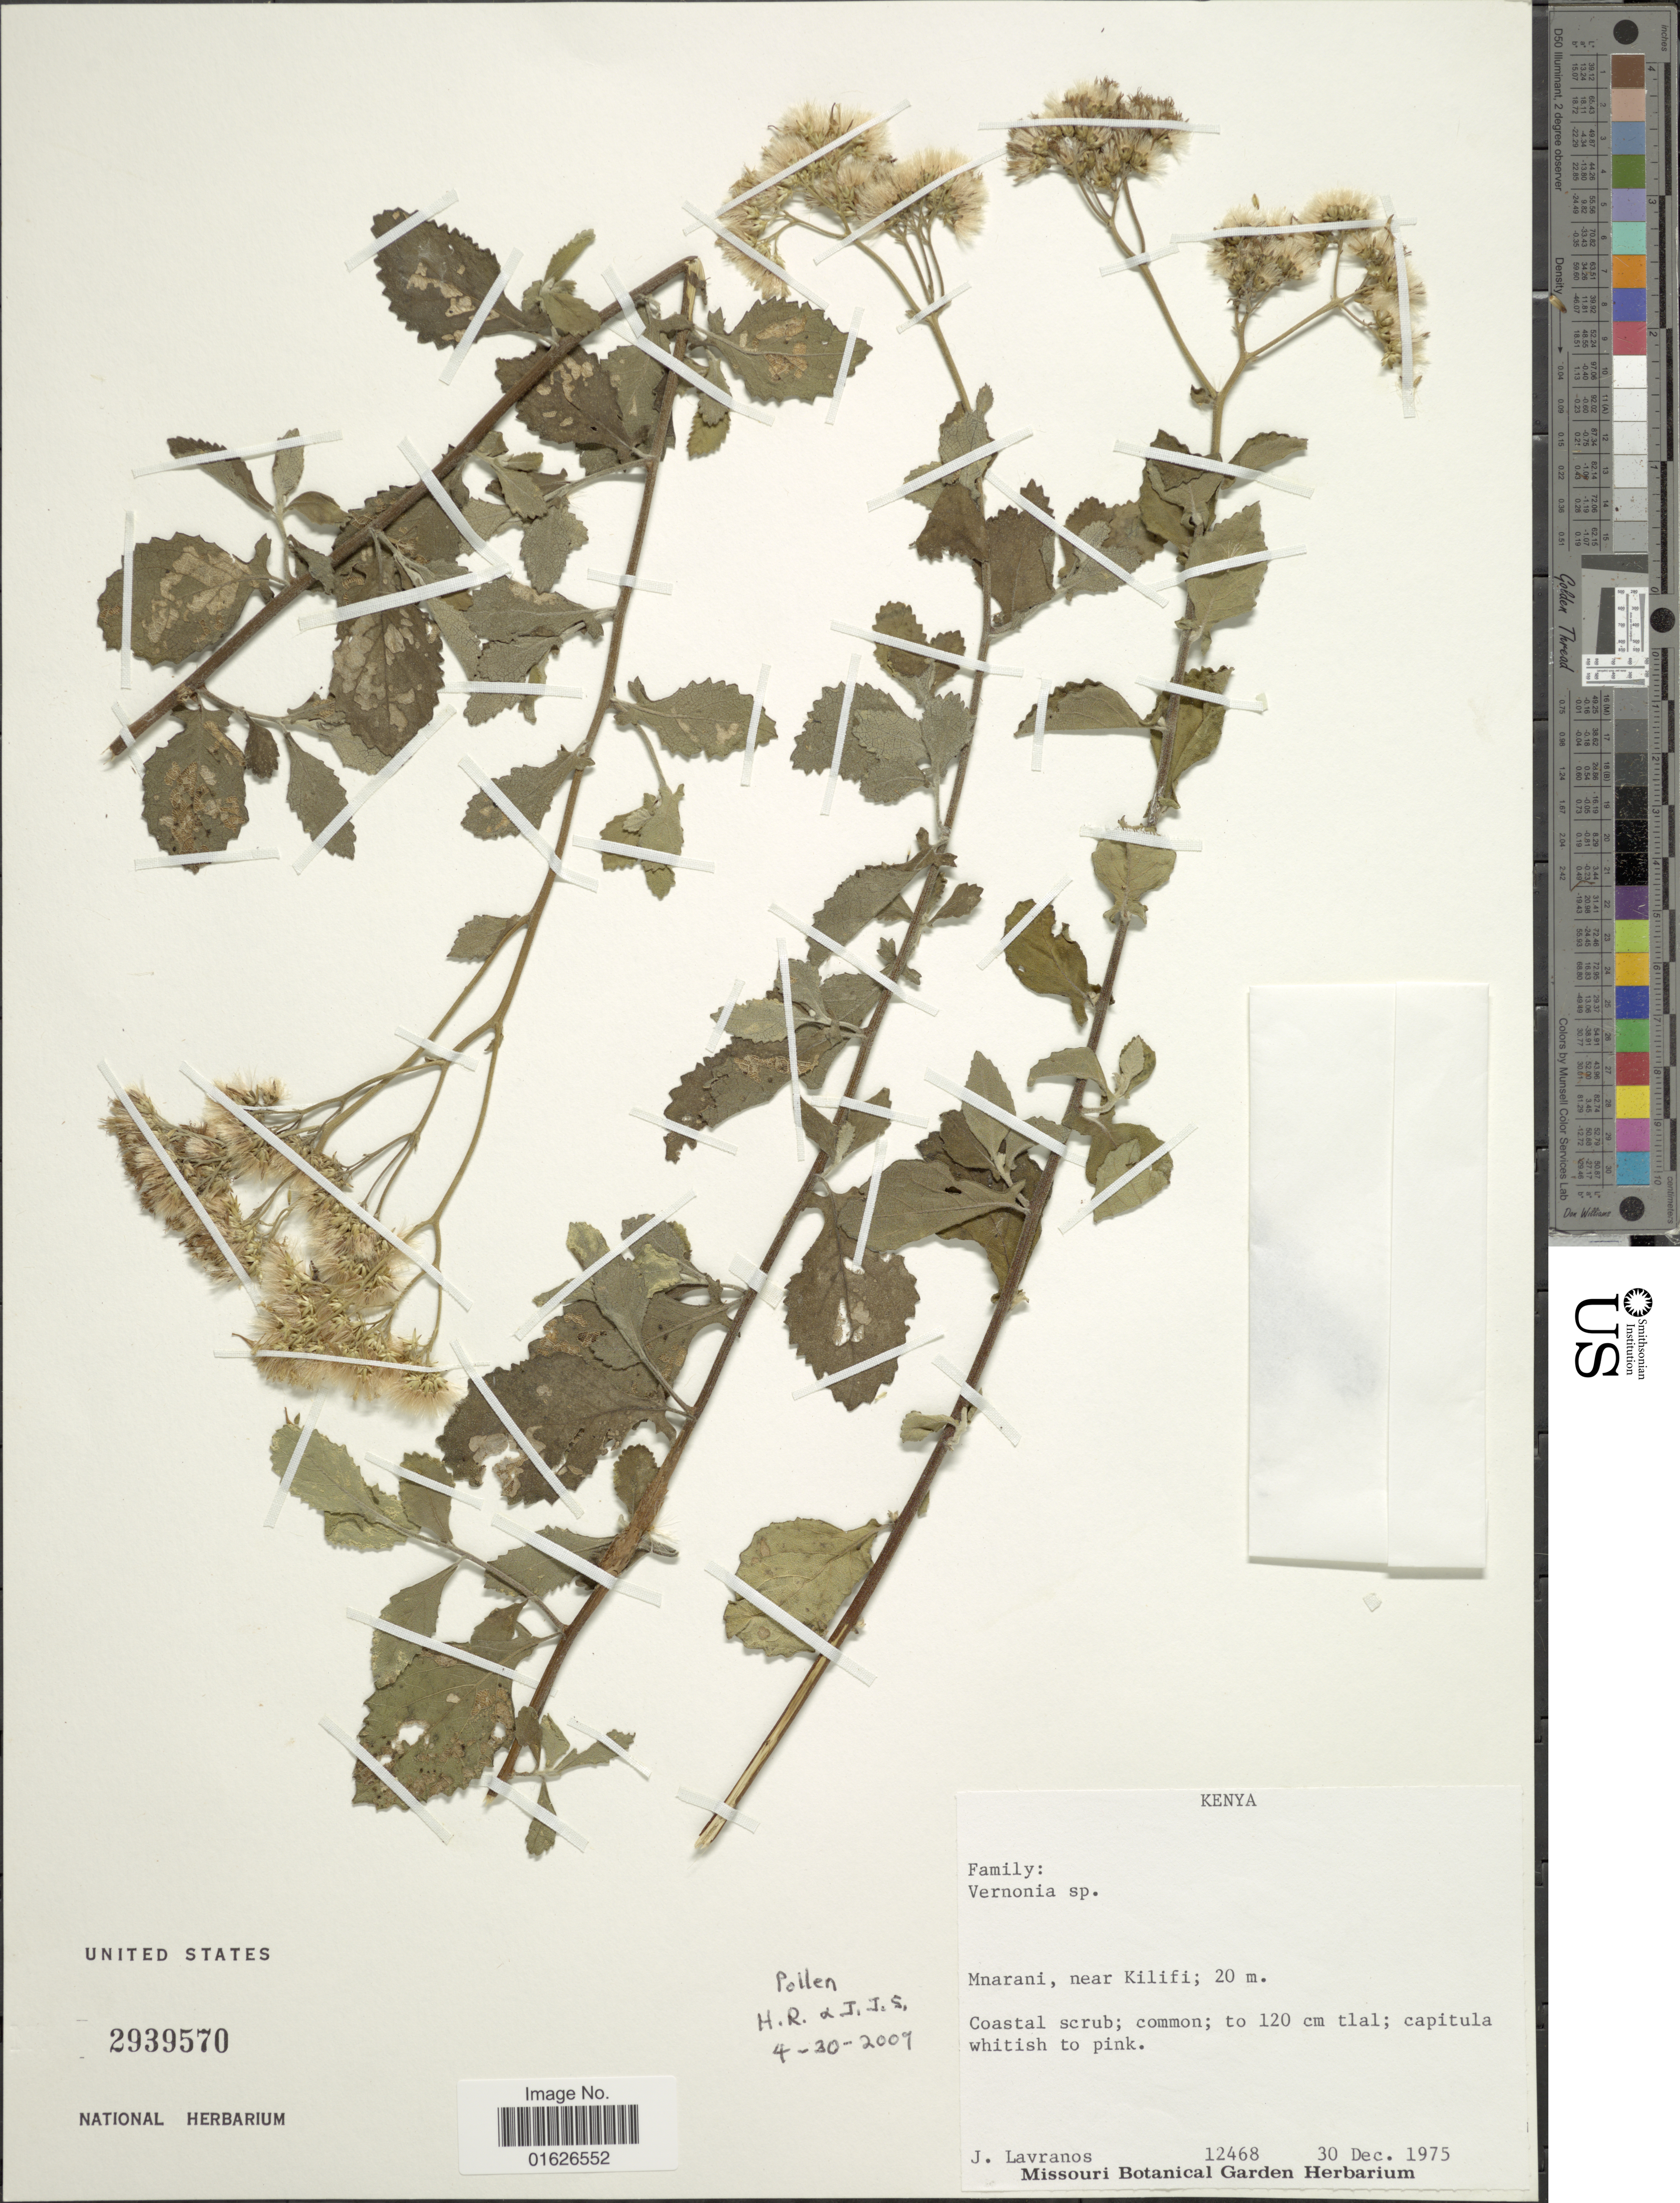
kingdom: Plantae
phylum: Tracheophyta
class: Magnoliopsida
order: Asterales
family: Asteraceae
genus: Jeffreycia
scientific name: Jeffreycia hildebrandtii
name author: (Vatke) H. Rob.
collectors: J. Lavranos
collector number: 12468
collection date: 1975-12-30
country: Kenya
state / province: Kilifi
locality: Mnarani, near Kilifi.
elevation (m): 20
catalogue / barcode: US 2939570